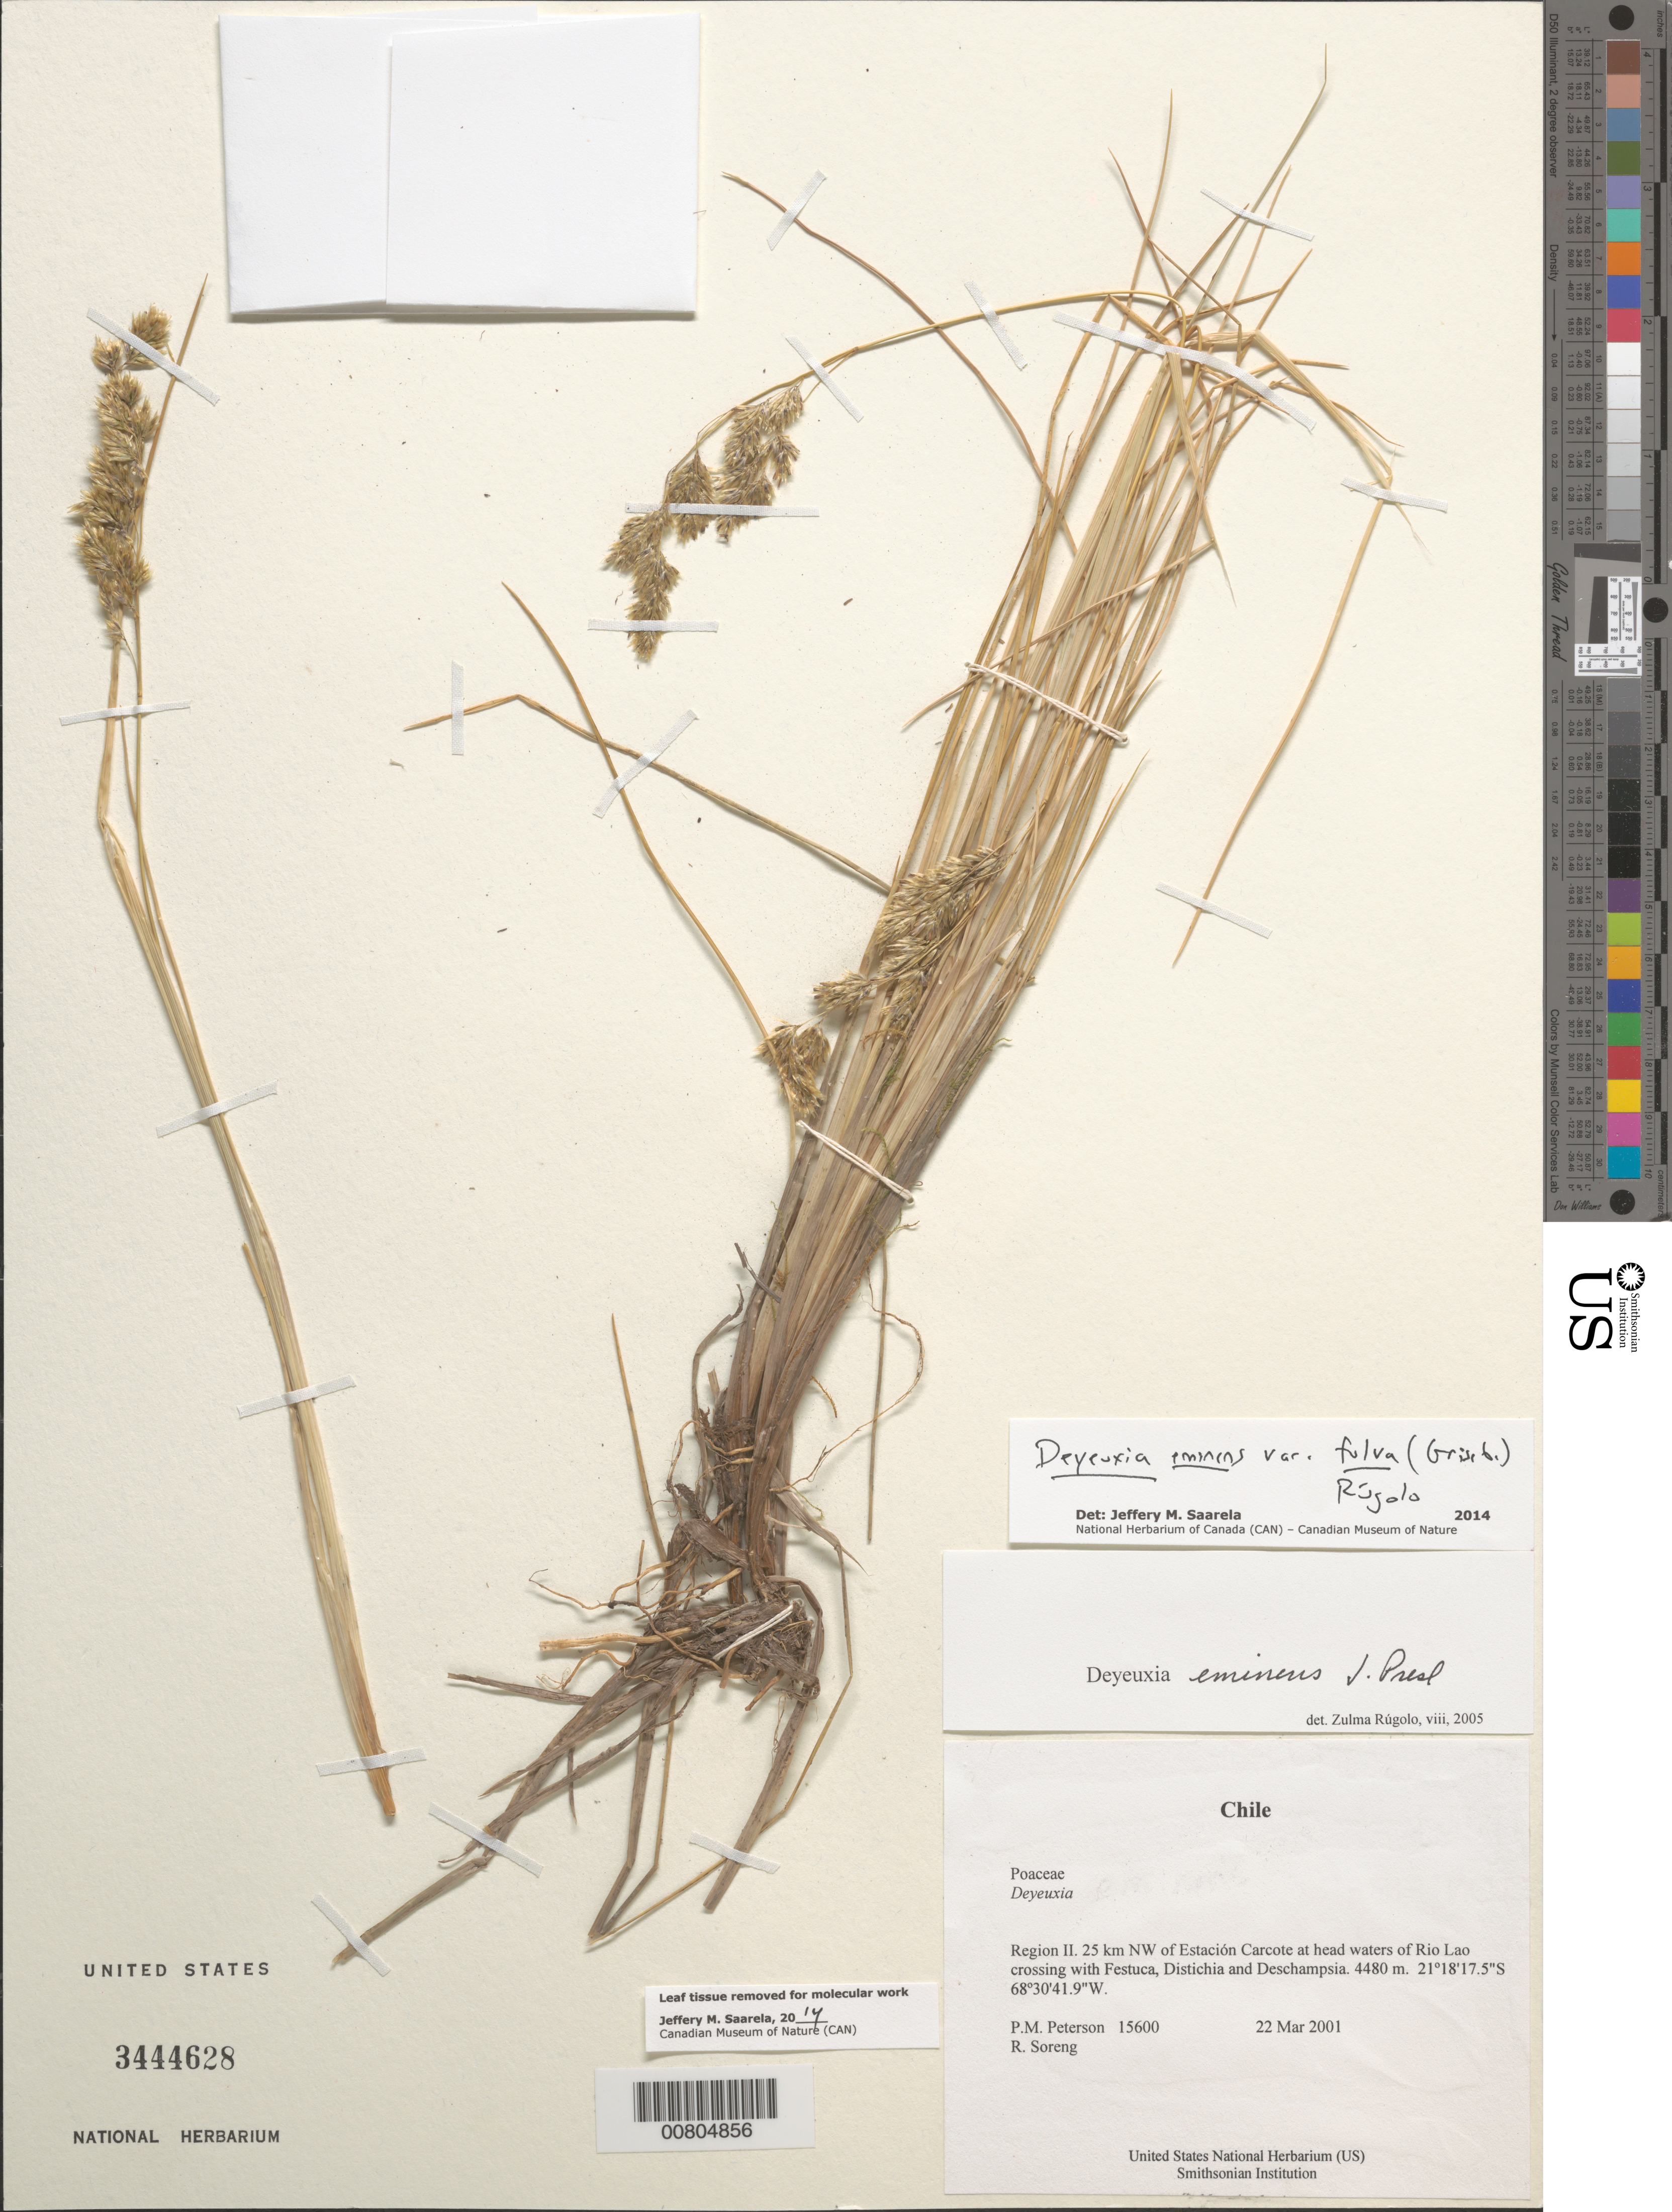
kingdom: Plantae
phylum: Tracheophyta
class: Liliopsida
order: Poales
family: Poaceae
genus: Calamagrostis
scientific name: Calamagrostis eminens var. fulva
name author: (Griseb.) Soreng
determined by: Saarela, J. M., (CAN), Canadian Museum of Nature (CANADA)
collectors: P. M. Peterson & R. J. Soreng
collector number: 15600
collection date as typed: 22 Mar 2001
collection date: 2001-03-22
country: Chile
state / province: Antofagasta (II)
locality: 25 km NW of Estación Carcote at head waters of Rio Lao crossing with Festuca, Distichia and Deschampsia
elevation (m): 4480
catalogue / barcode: US 3444628